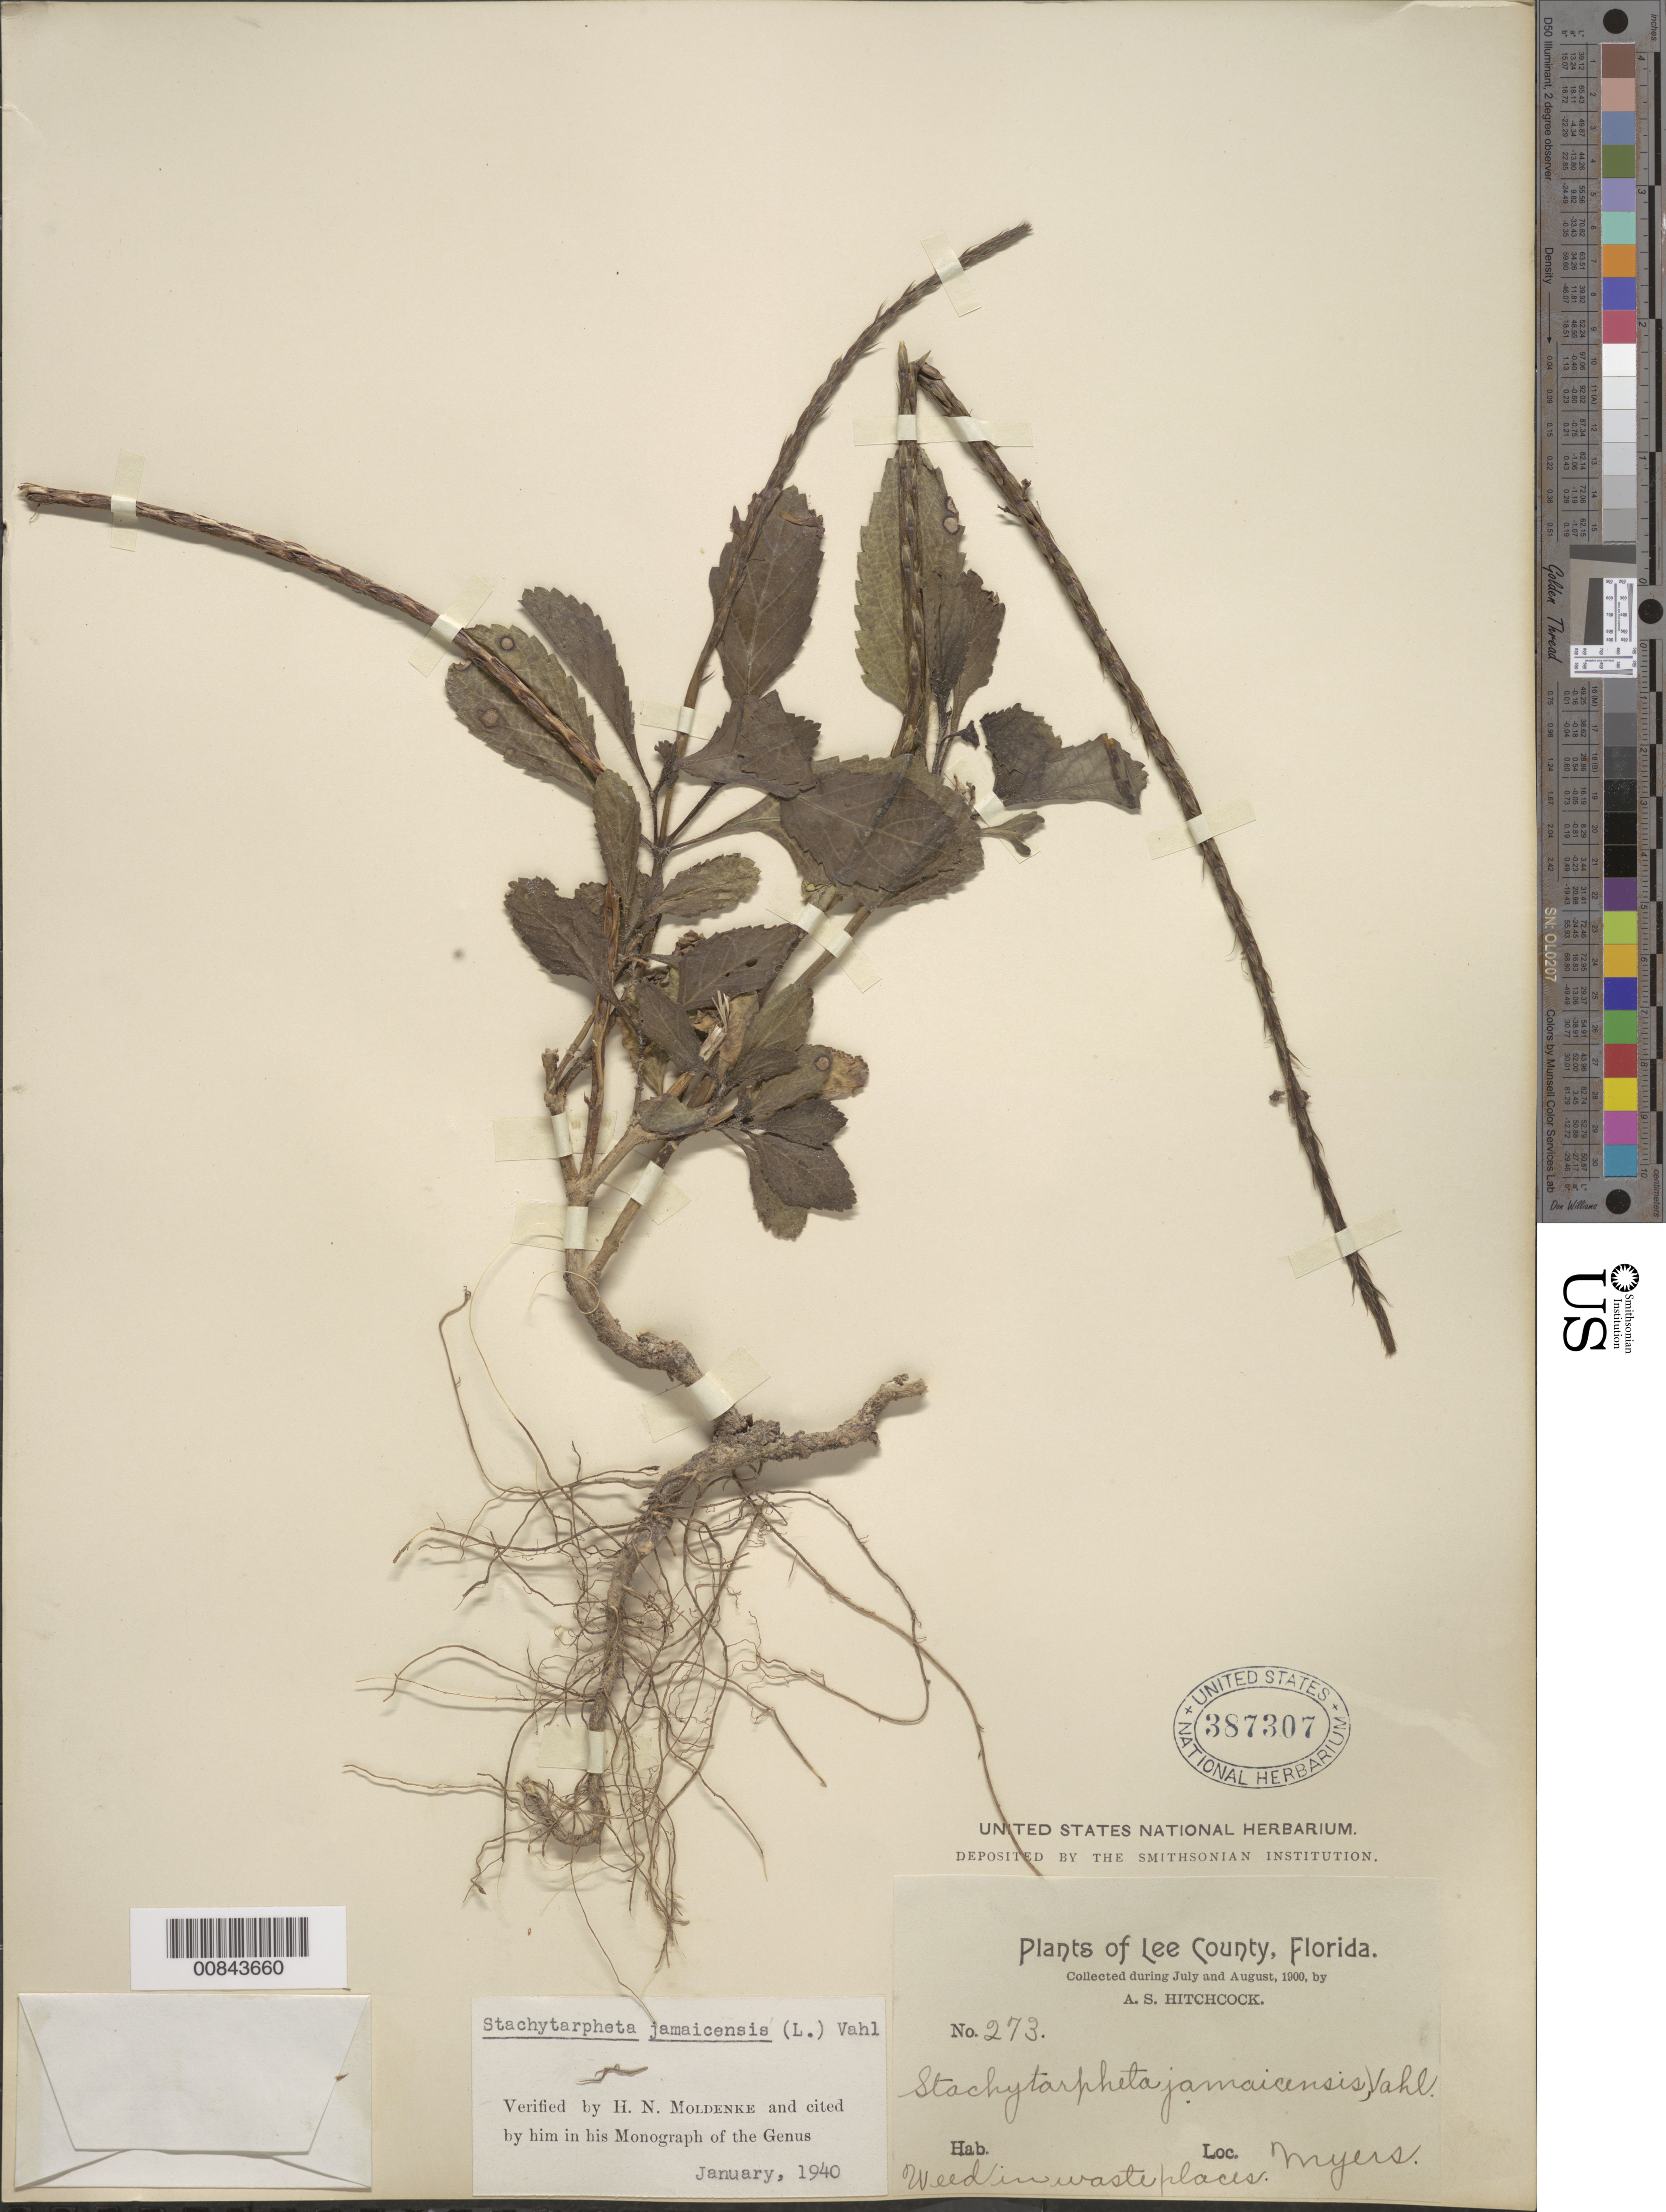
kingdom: Plantae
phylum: Tracheophyta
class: Magnoliopsida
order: Lamiales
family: Verbenaceae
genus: Stachytarpheta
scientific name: Stachytarpheta jamaicensis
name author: (L.) Vahl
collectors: A. S. Hitchcock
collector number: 273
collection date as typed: Jul 1900 to -- Aug 1900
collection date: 1900-07/1900-08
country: United States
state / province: Florida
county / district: Lee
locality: Myers.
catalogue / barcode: US 387307